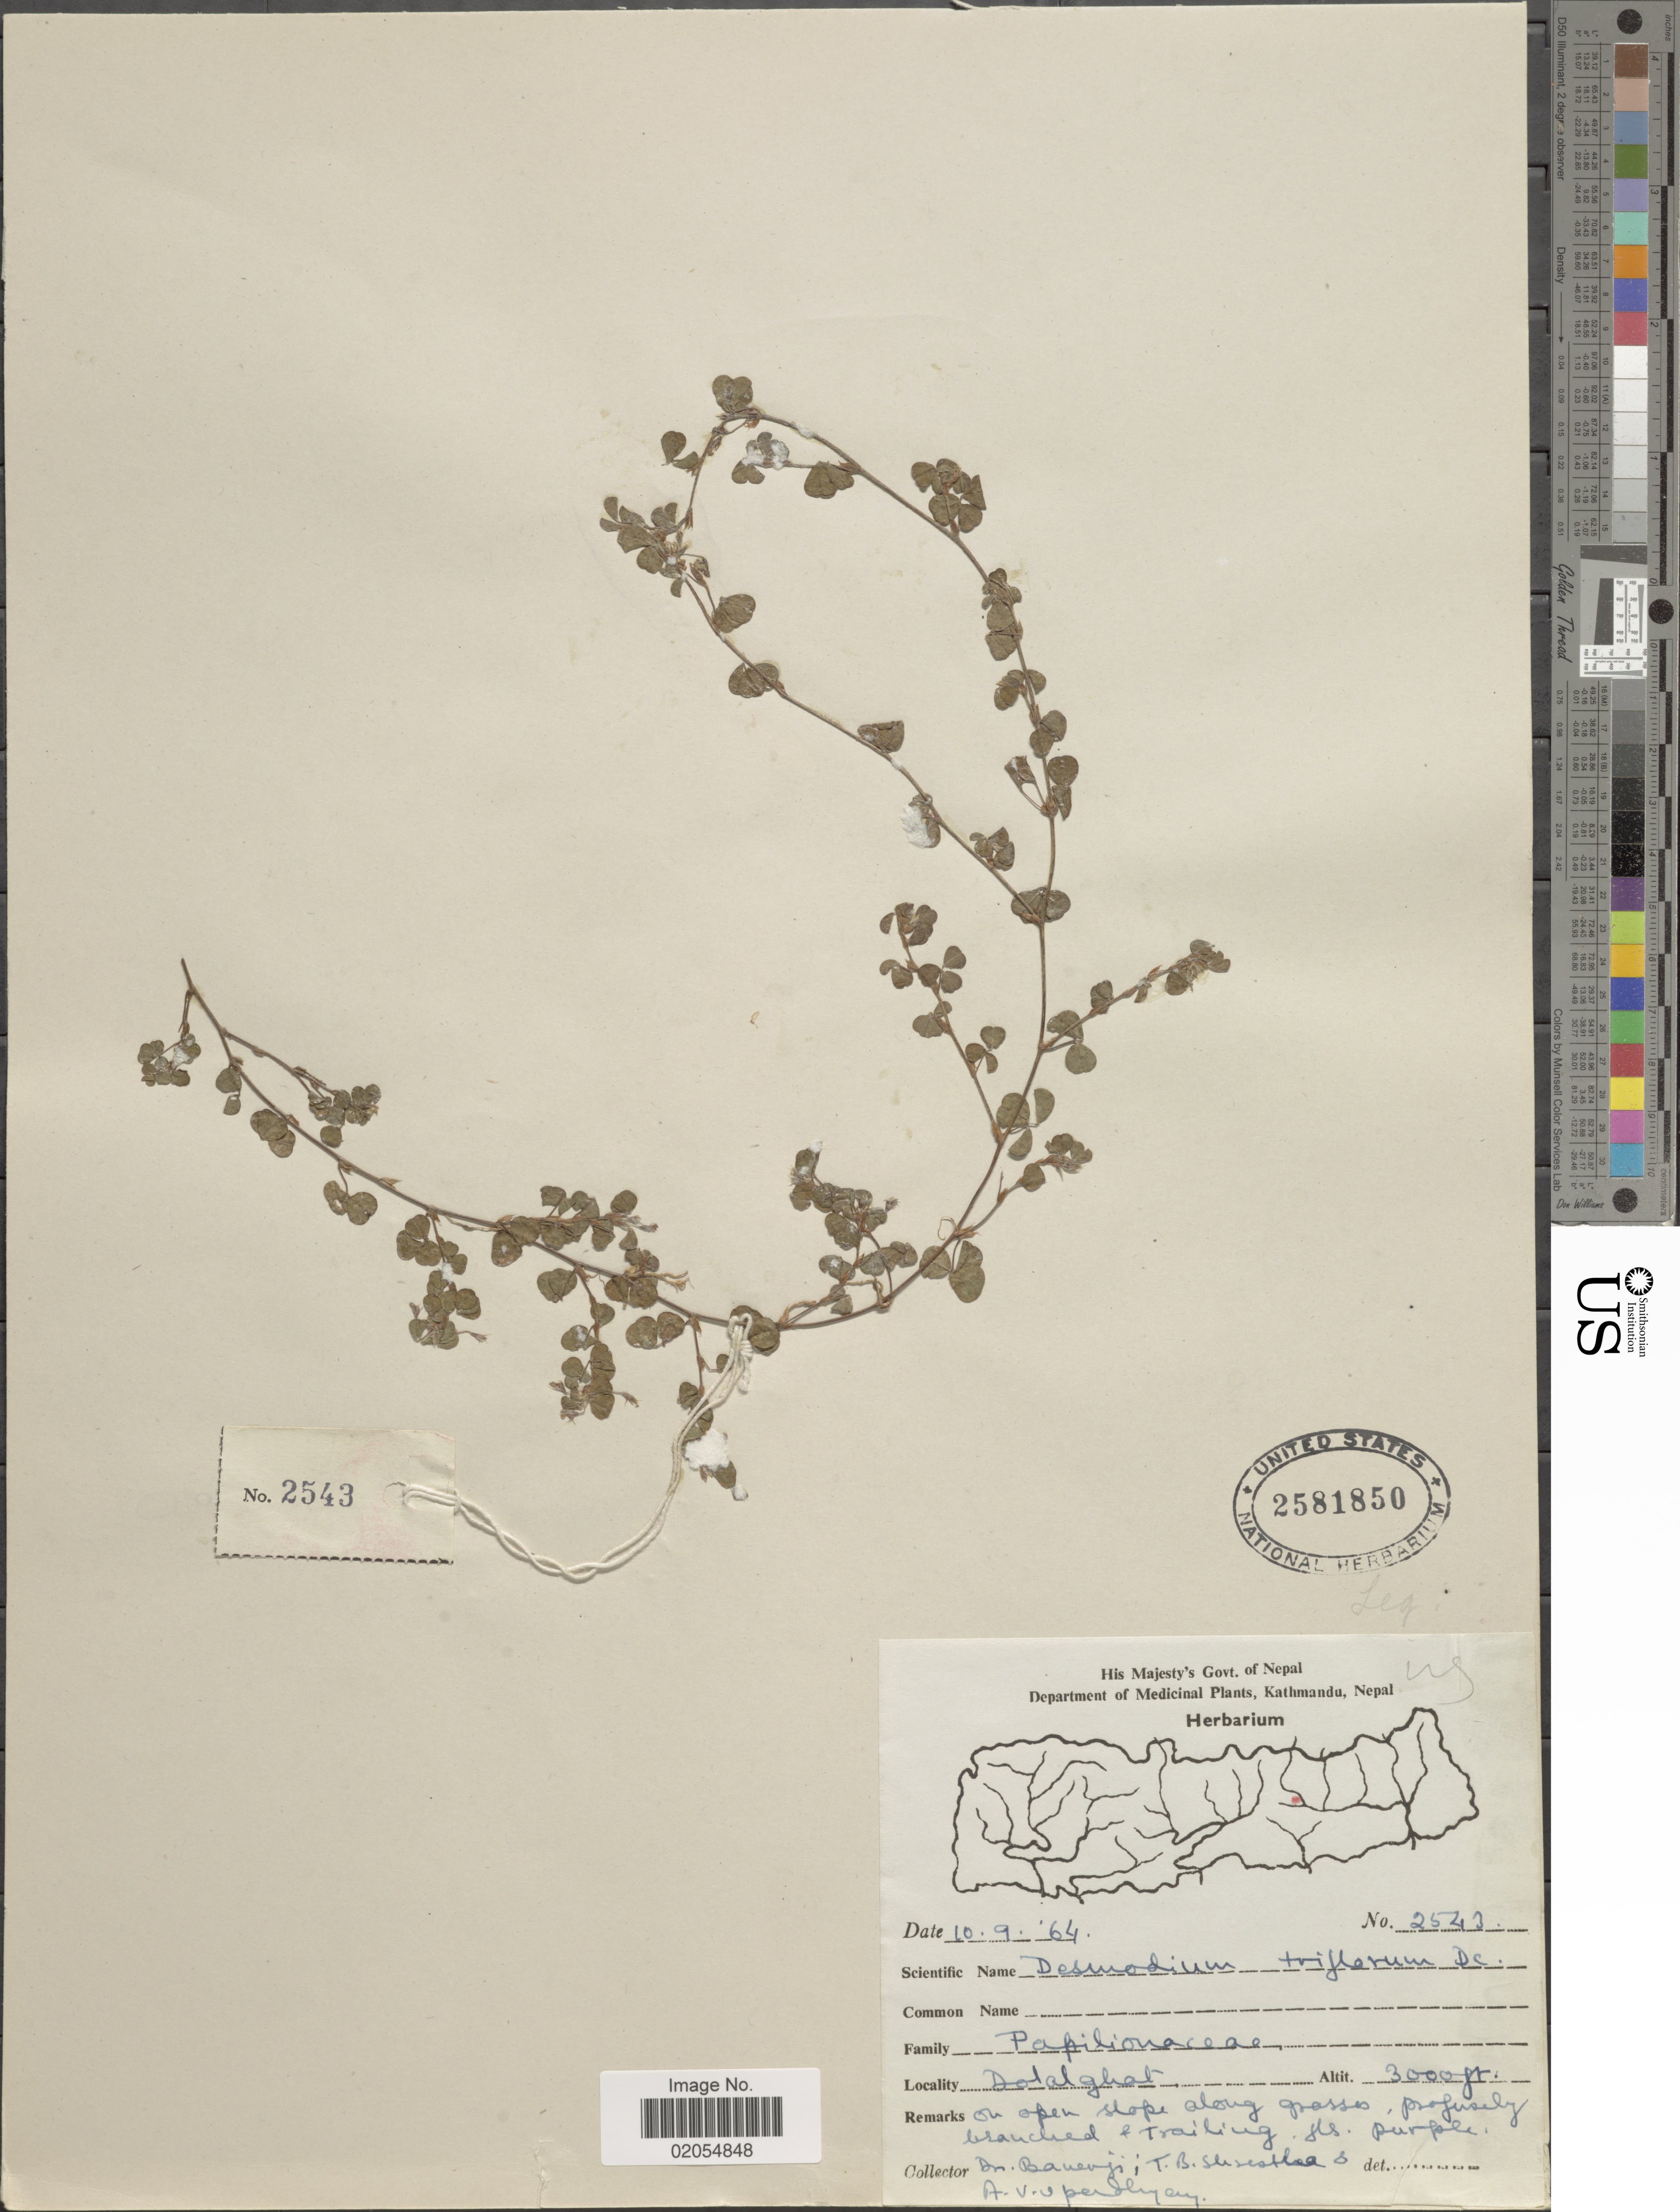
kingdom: Plantae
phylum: Tracheophyta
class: Magnoliopsida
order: Fabales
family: Fabaceae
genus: Grona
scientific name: Grona triflora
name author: (L.) H. Ohashi & K. Ohashi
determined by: Strong, Mark T., (BOT), Smithsonian Institution - National Museum of Natural History (UNITED STATES)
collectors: -. Banerji, T. B. Shrestha & A. V. Upadhyay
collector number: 2543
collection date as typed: Transcribed d/m/y: 10/9/64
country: Nepal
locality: Papilionaceae [interpreted]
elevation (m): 914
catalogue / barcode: US 2581850